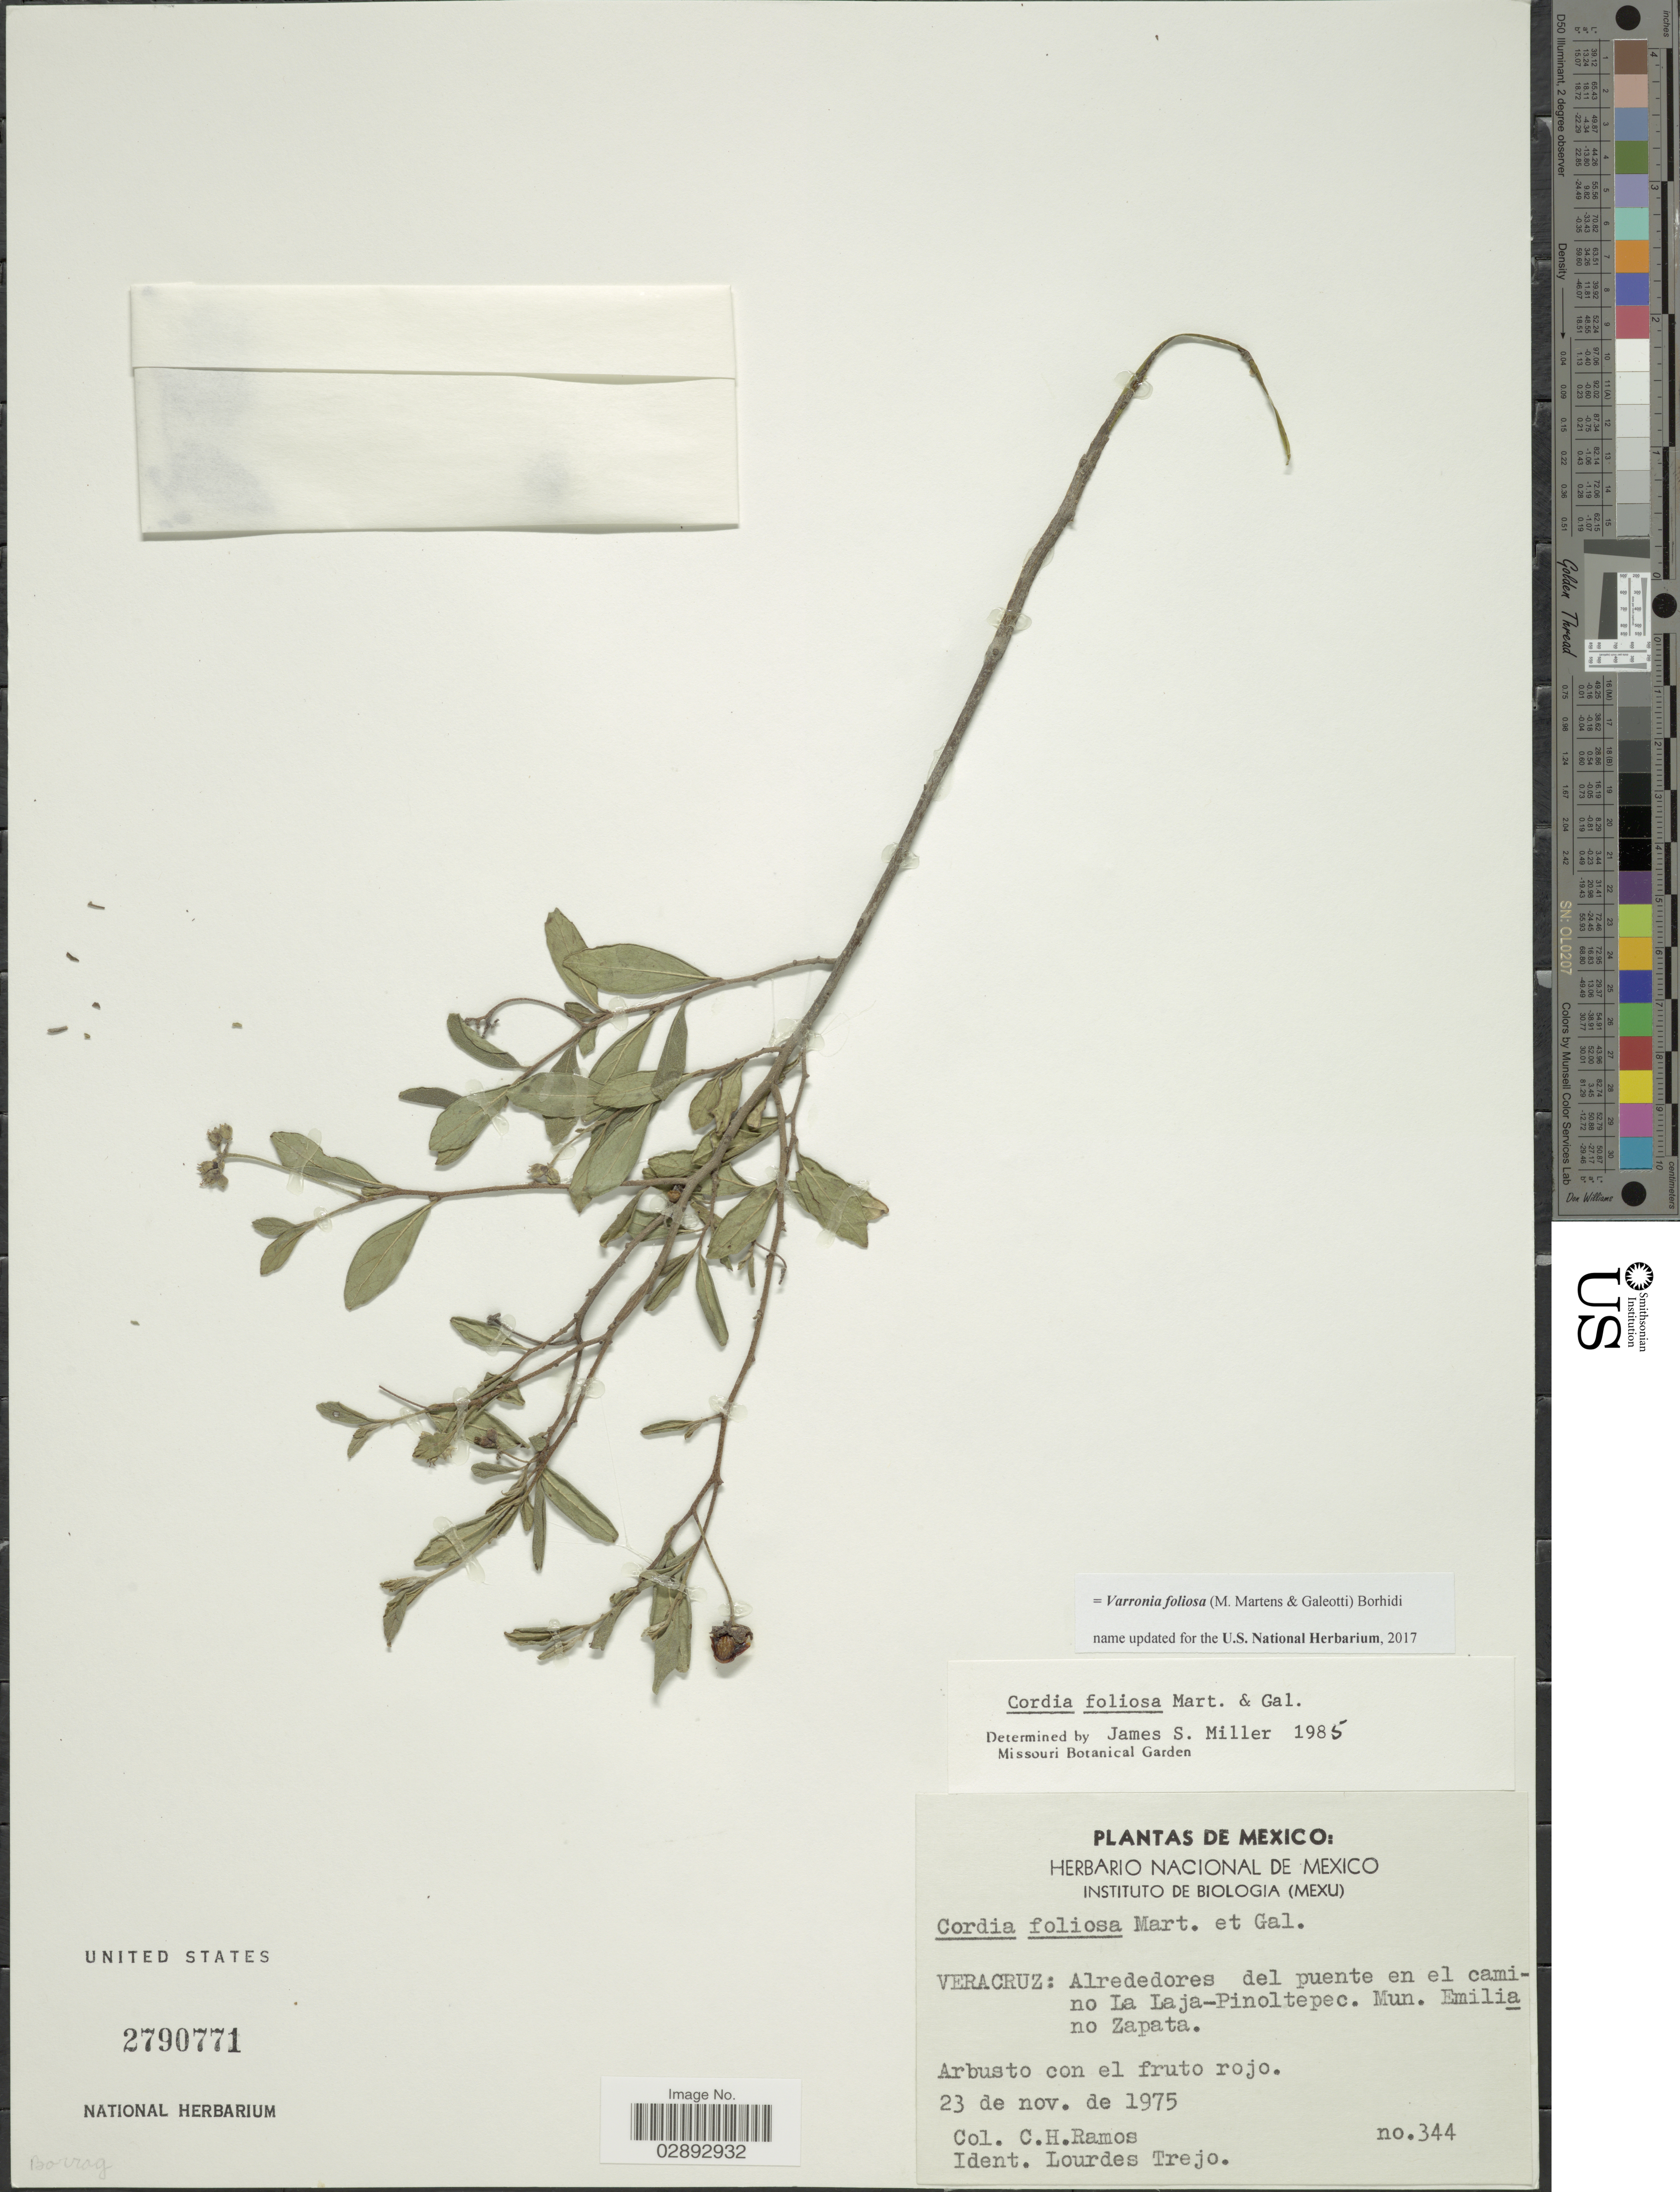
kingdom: Plantae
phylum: Tracheophyta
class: Magnoliopsida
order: Boraginales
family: Cordiaceae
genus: Varronia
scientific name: Varronia foliosa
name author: (M. Martens & Galeotti) Borhidi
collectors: C. H. Ramos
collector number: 344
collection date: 1975-11-23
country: Mexico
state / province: Veracruz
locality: Veracruz: Alrededores del puente en el camino La Laja-Pinoltepec. Mun. Emiliano Zapata.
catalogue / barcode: US 2790771